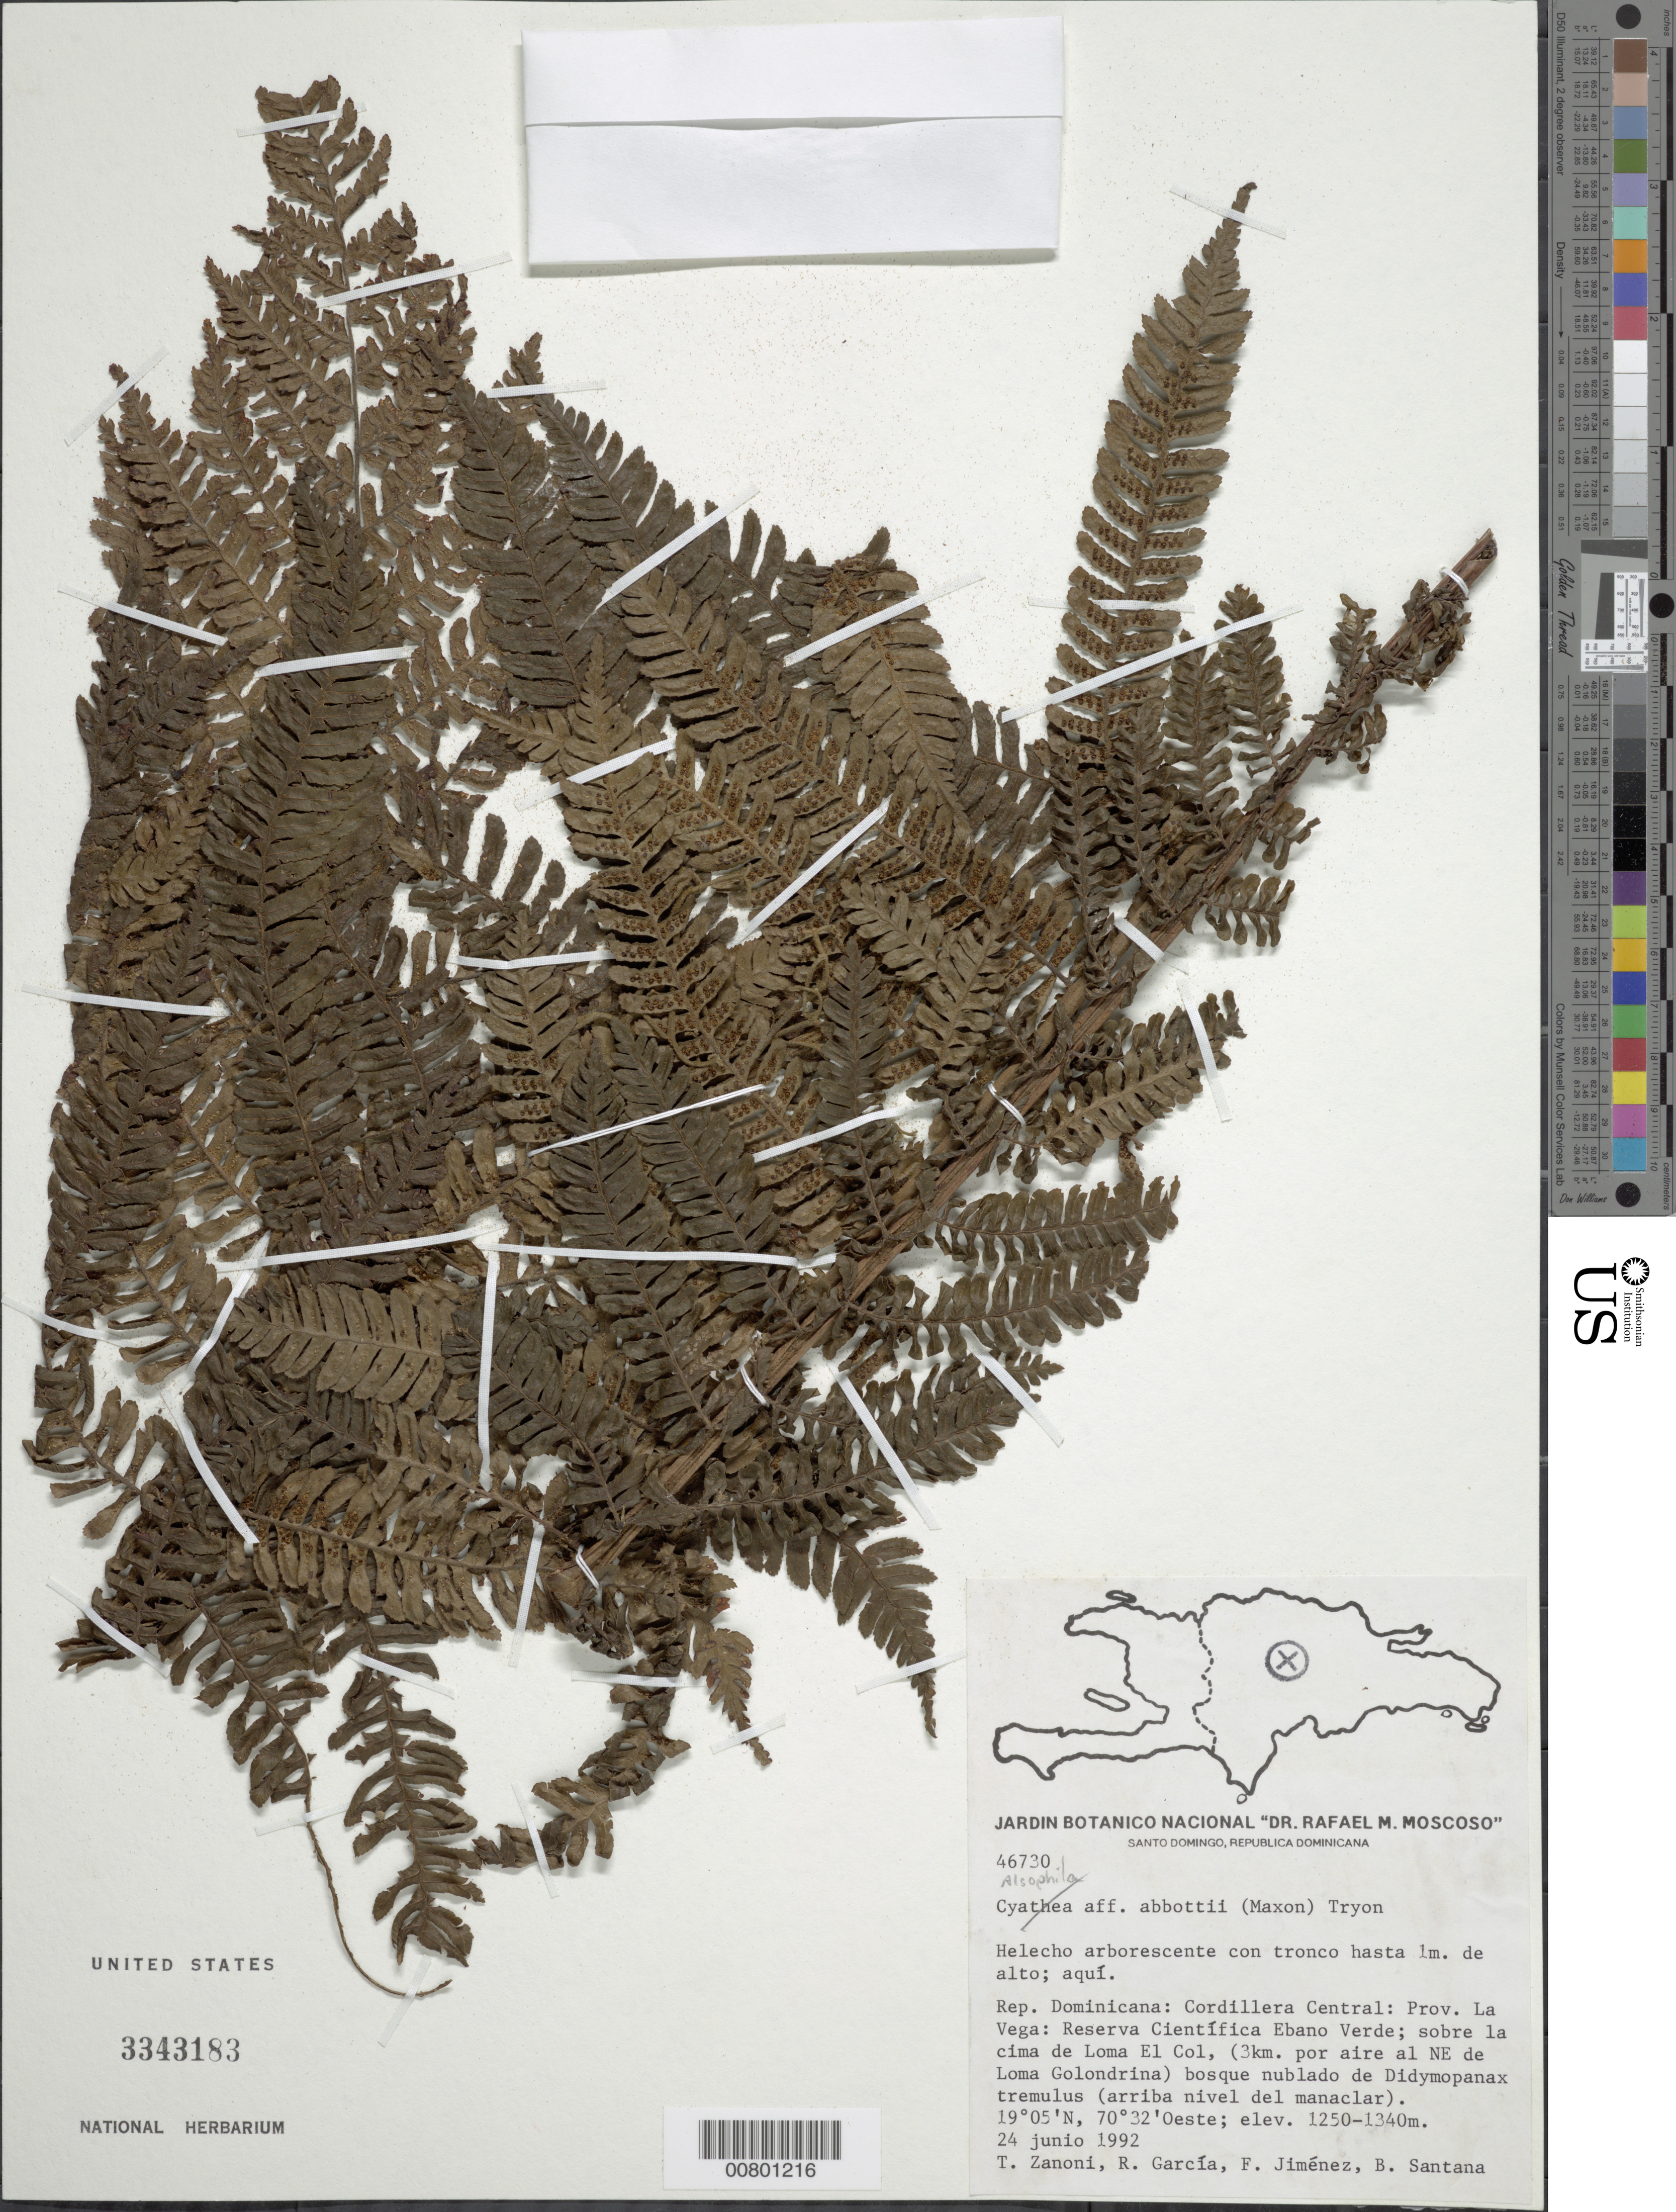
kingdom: Plantae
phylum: Tracheophyta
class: Polypodiopsida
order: Cyatheales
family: Cyatheaceae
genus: Alsophila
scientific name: Alsophila abbottii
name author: (Maxon) R.M. Tryon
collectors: T. A. Zanoni, R. G. García, F. Jiménez & B. Santana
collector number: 46730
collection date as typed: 24 Jun 1992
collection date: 1992-06-24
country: Dominican Republic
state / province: La Vega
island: Hispaniola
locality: Cordillera Central, Reserva Cientifica Ebano Verde, sobra Loma El Col (3 km por aire al NE de Loma Golondrina)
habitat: Bosque nublado de Didymopanax tremulus (arriba nivel del manaclar)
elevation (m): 1250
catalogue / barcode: US 3343183